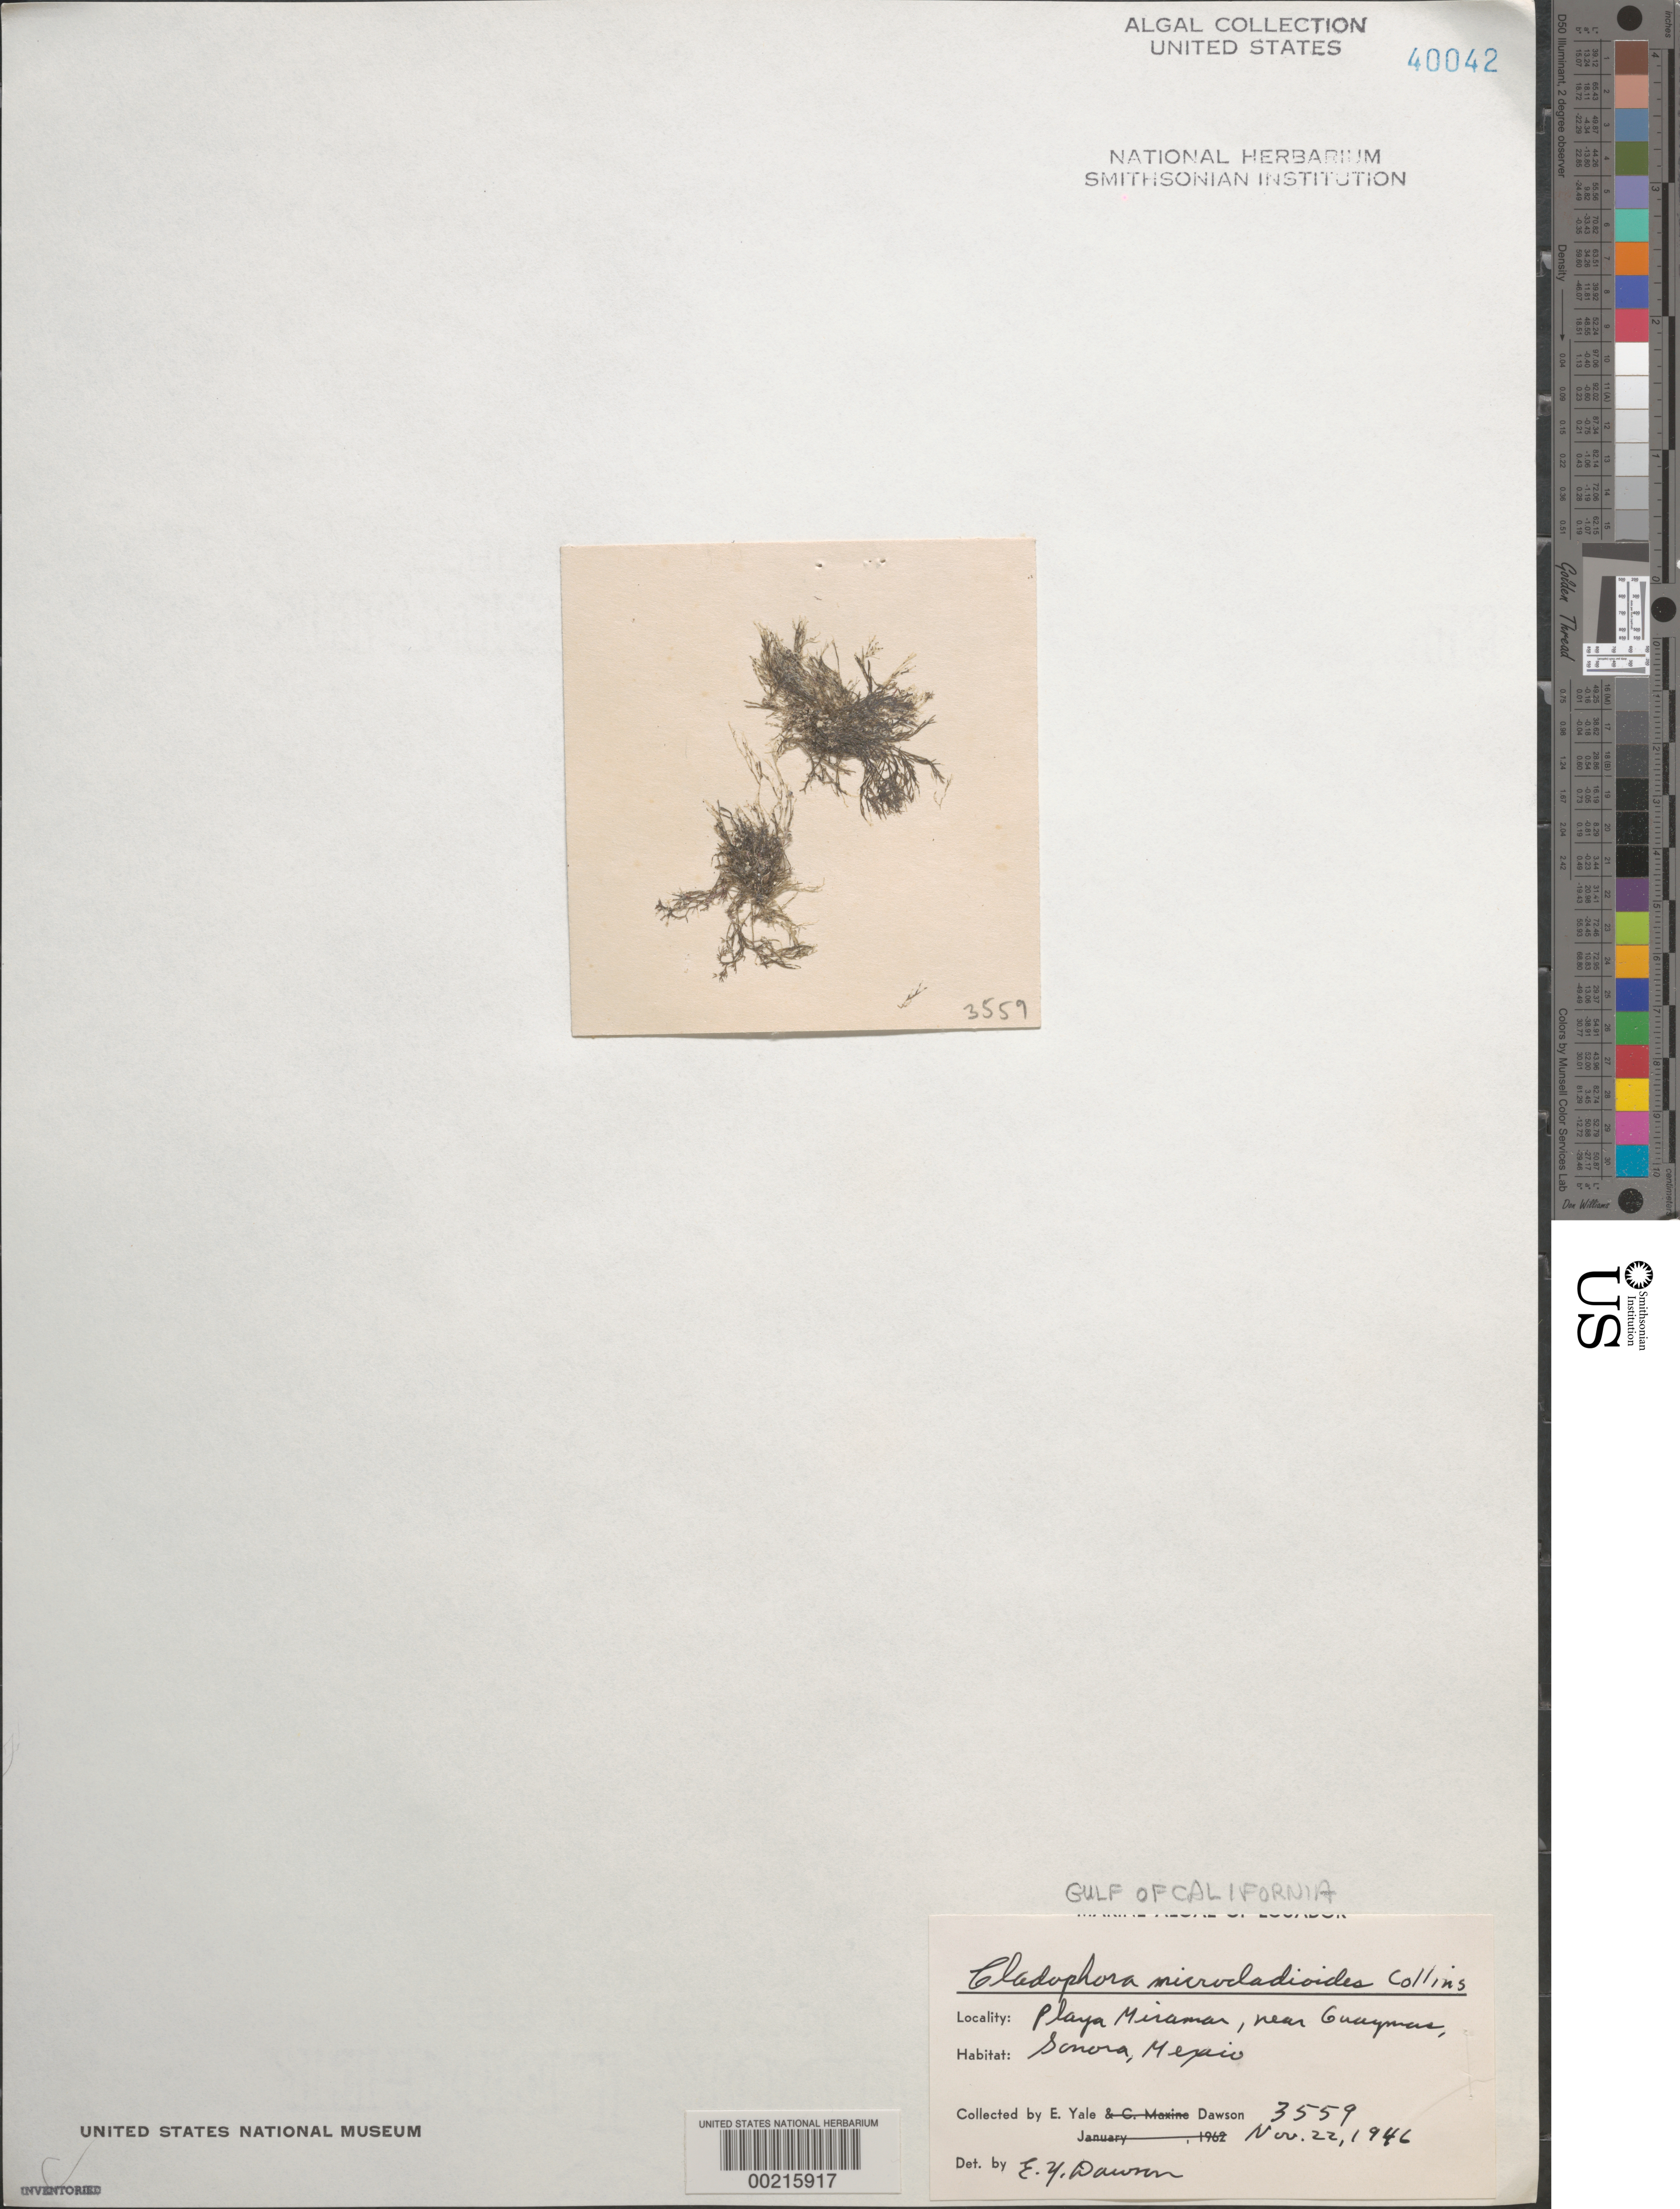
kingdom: Plantae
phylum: Chlorophyta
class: Ulvophyceae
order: Cladophorales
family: Cladophoraceae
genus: Cladophora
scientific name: Cladophora microcladioides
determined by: Dawson, E. Y.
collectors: E. Y. Dawson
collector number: EYD 3559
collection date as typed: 22 Nov 1946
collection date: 1946-11-22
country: Mexico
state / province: Sonora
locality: Playa Miramar, near Guaymas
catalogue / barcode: US 40042